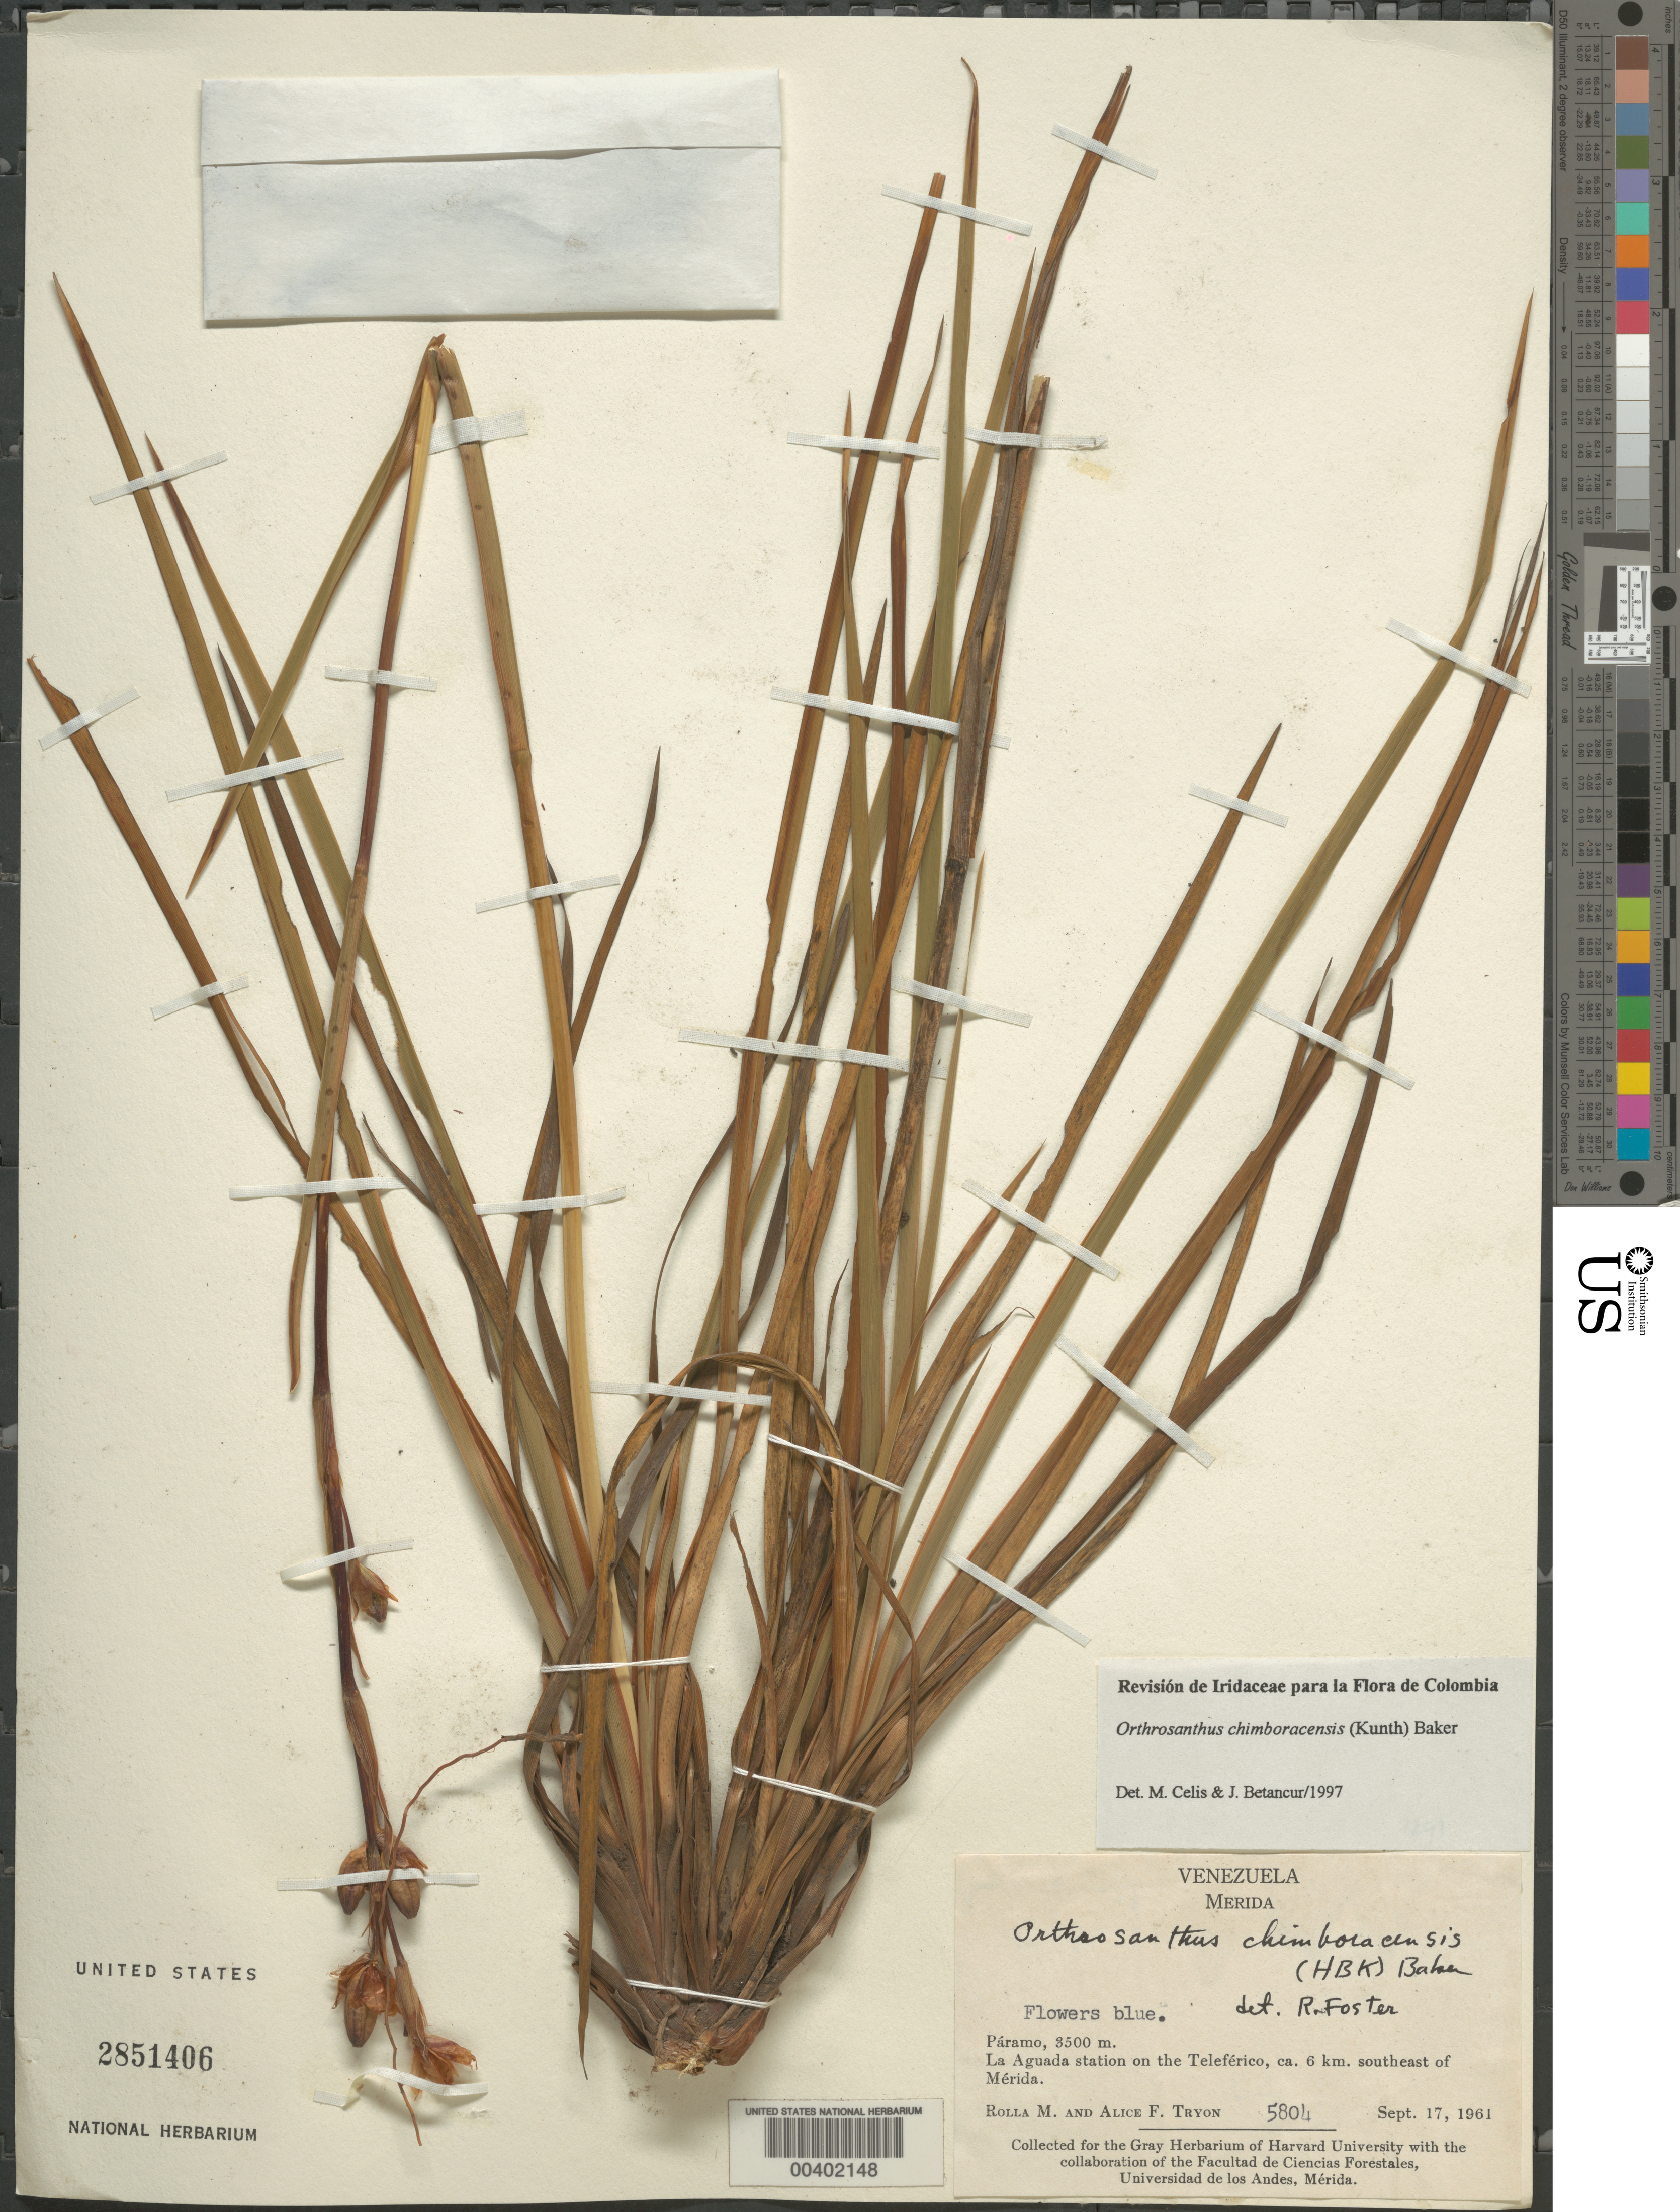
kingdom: Plantae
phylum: Tracheophyta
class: Liliopsida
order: Asparagales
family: Iridaceae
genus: Orthrosanthus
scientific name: Orthrosanthus chimboracensis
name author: (Kunth) Baker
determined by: Foster, R.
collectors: R. M. Tryon & A. F. Tryon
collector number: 5804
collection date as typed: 17 Sep 1981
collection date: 1981-09-17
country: Venezuela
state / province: Mérida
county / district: Libertador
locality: La Auada station on the Teleférico, ca. 6 km. southeast of Mérida. g Aguada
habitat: Páramo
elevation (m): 3500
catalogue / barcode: US 2851406